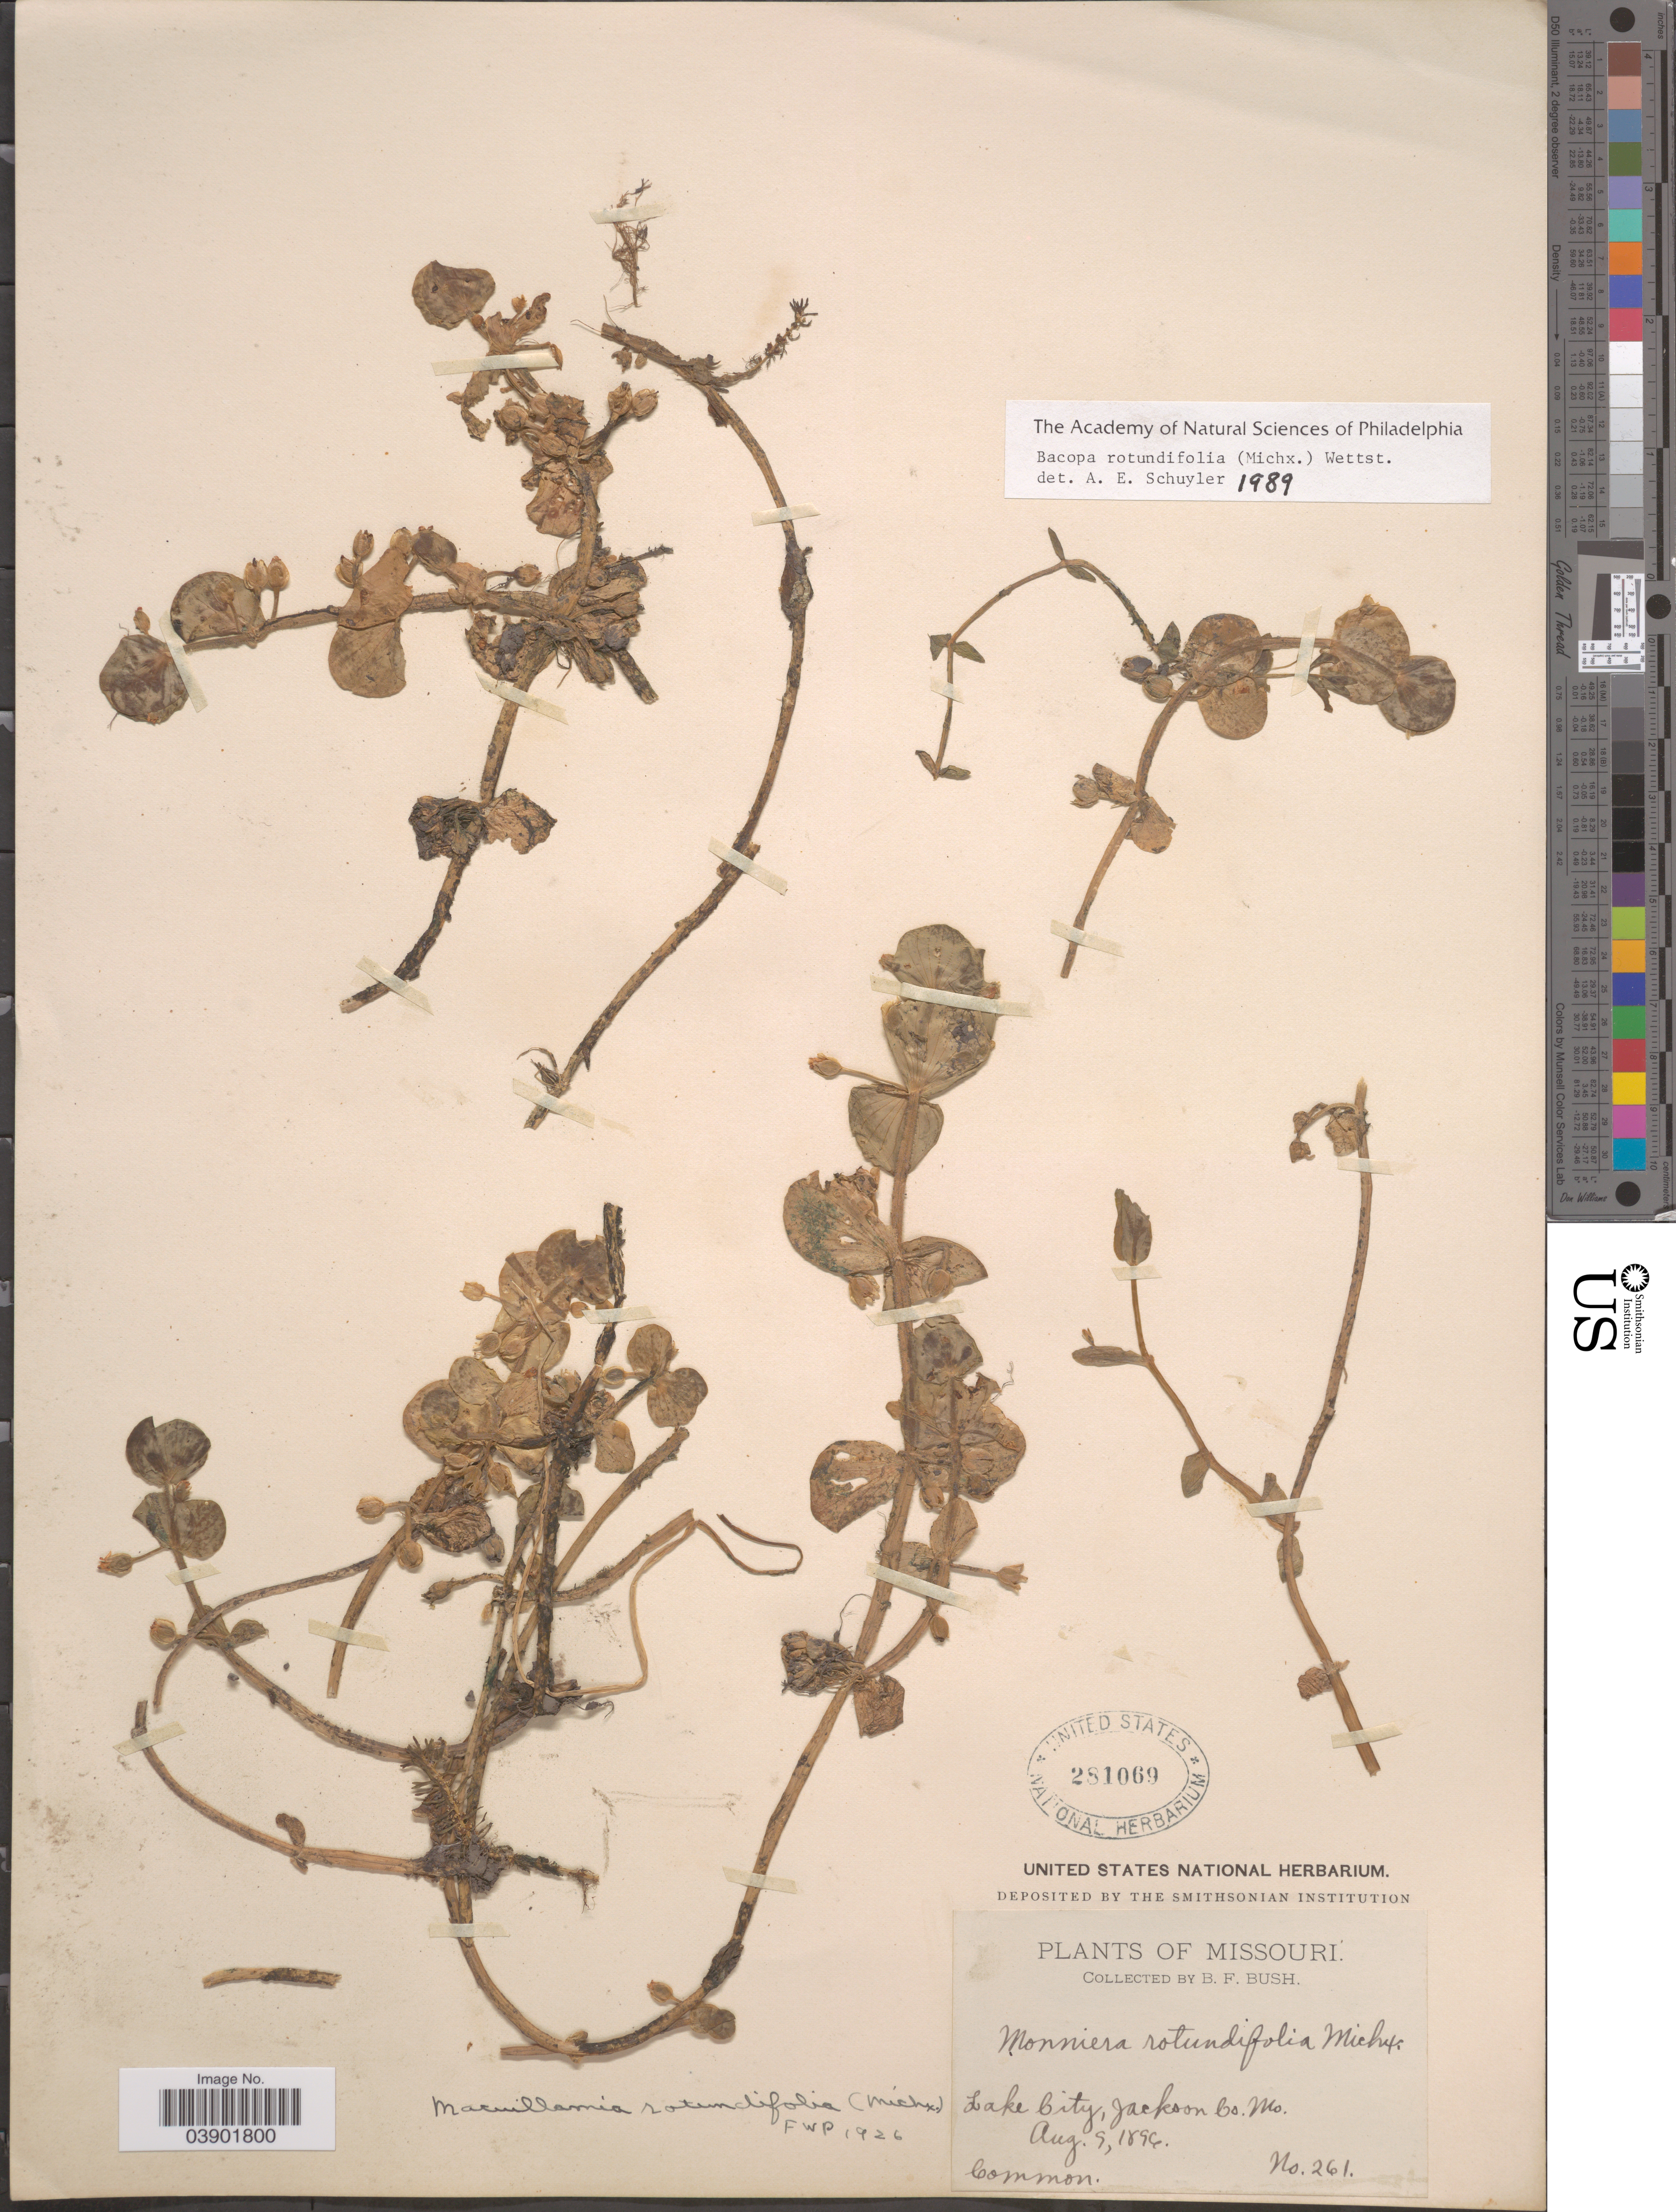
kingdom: Plantae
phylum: Tracheophyta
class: Magnoliopsida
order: Lamiales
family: Plantaginaceae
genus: Bacopa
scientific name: Bacopa rotundifolia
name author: (Michx.) Wettst.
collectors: B. F. Bush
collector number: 261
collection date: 1896-08-09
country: United States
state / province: Missouri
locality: Lake City, Jackson Co.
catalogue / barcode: US 281069